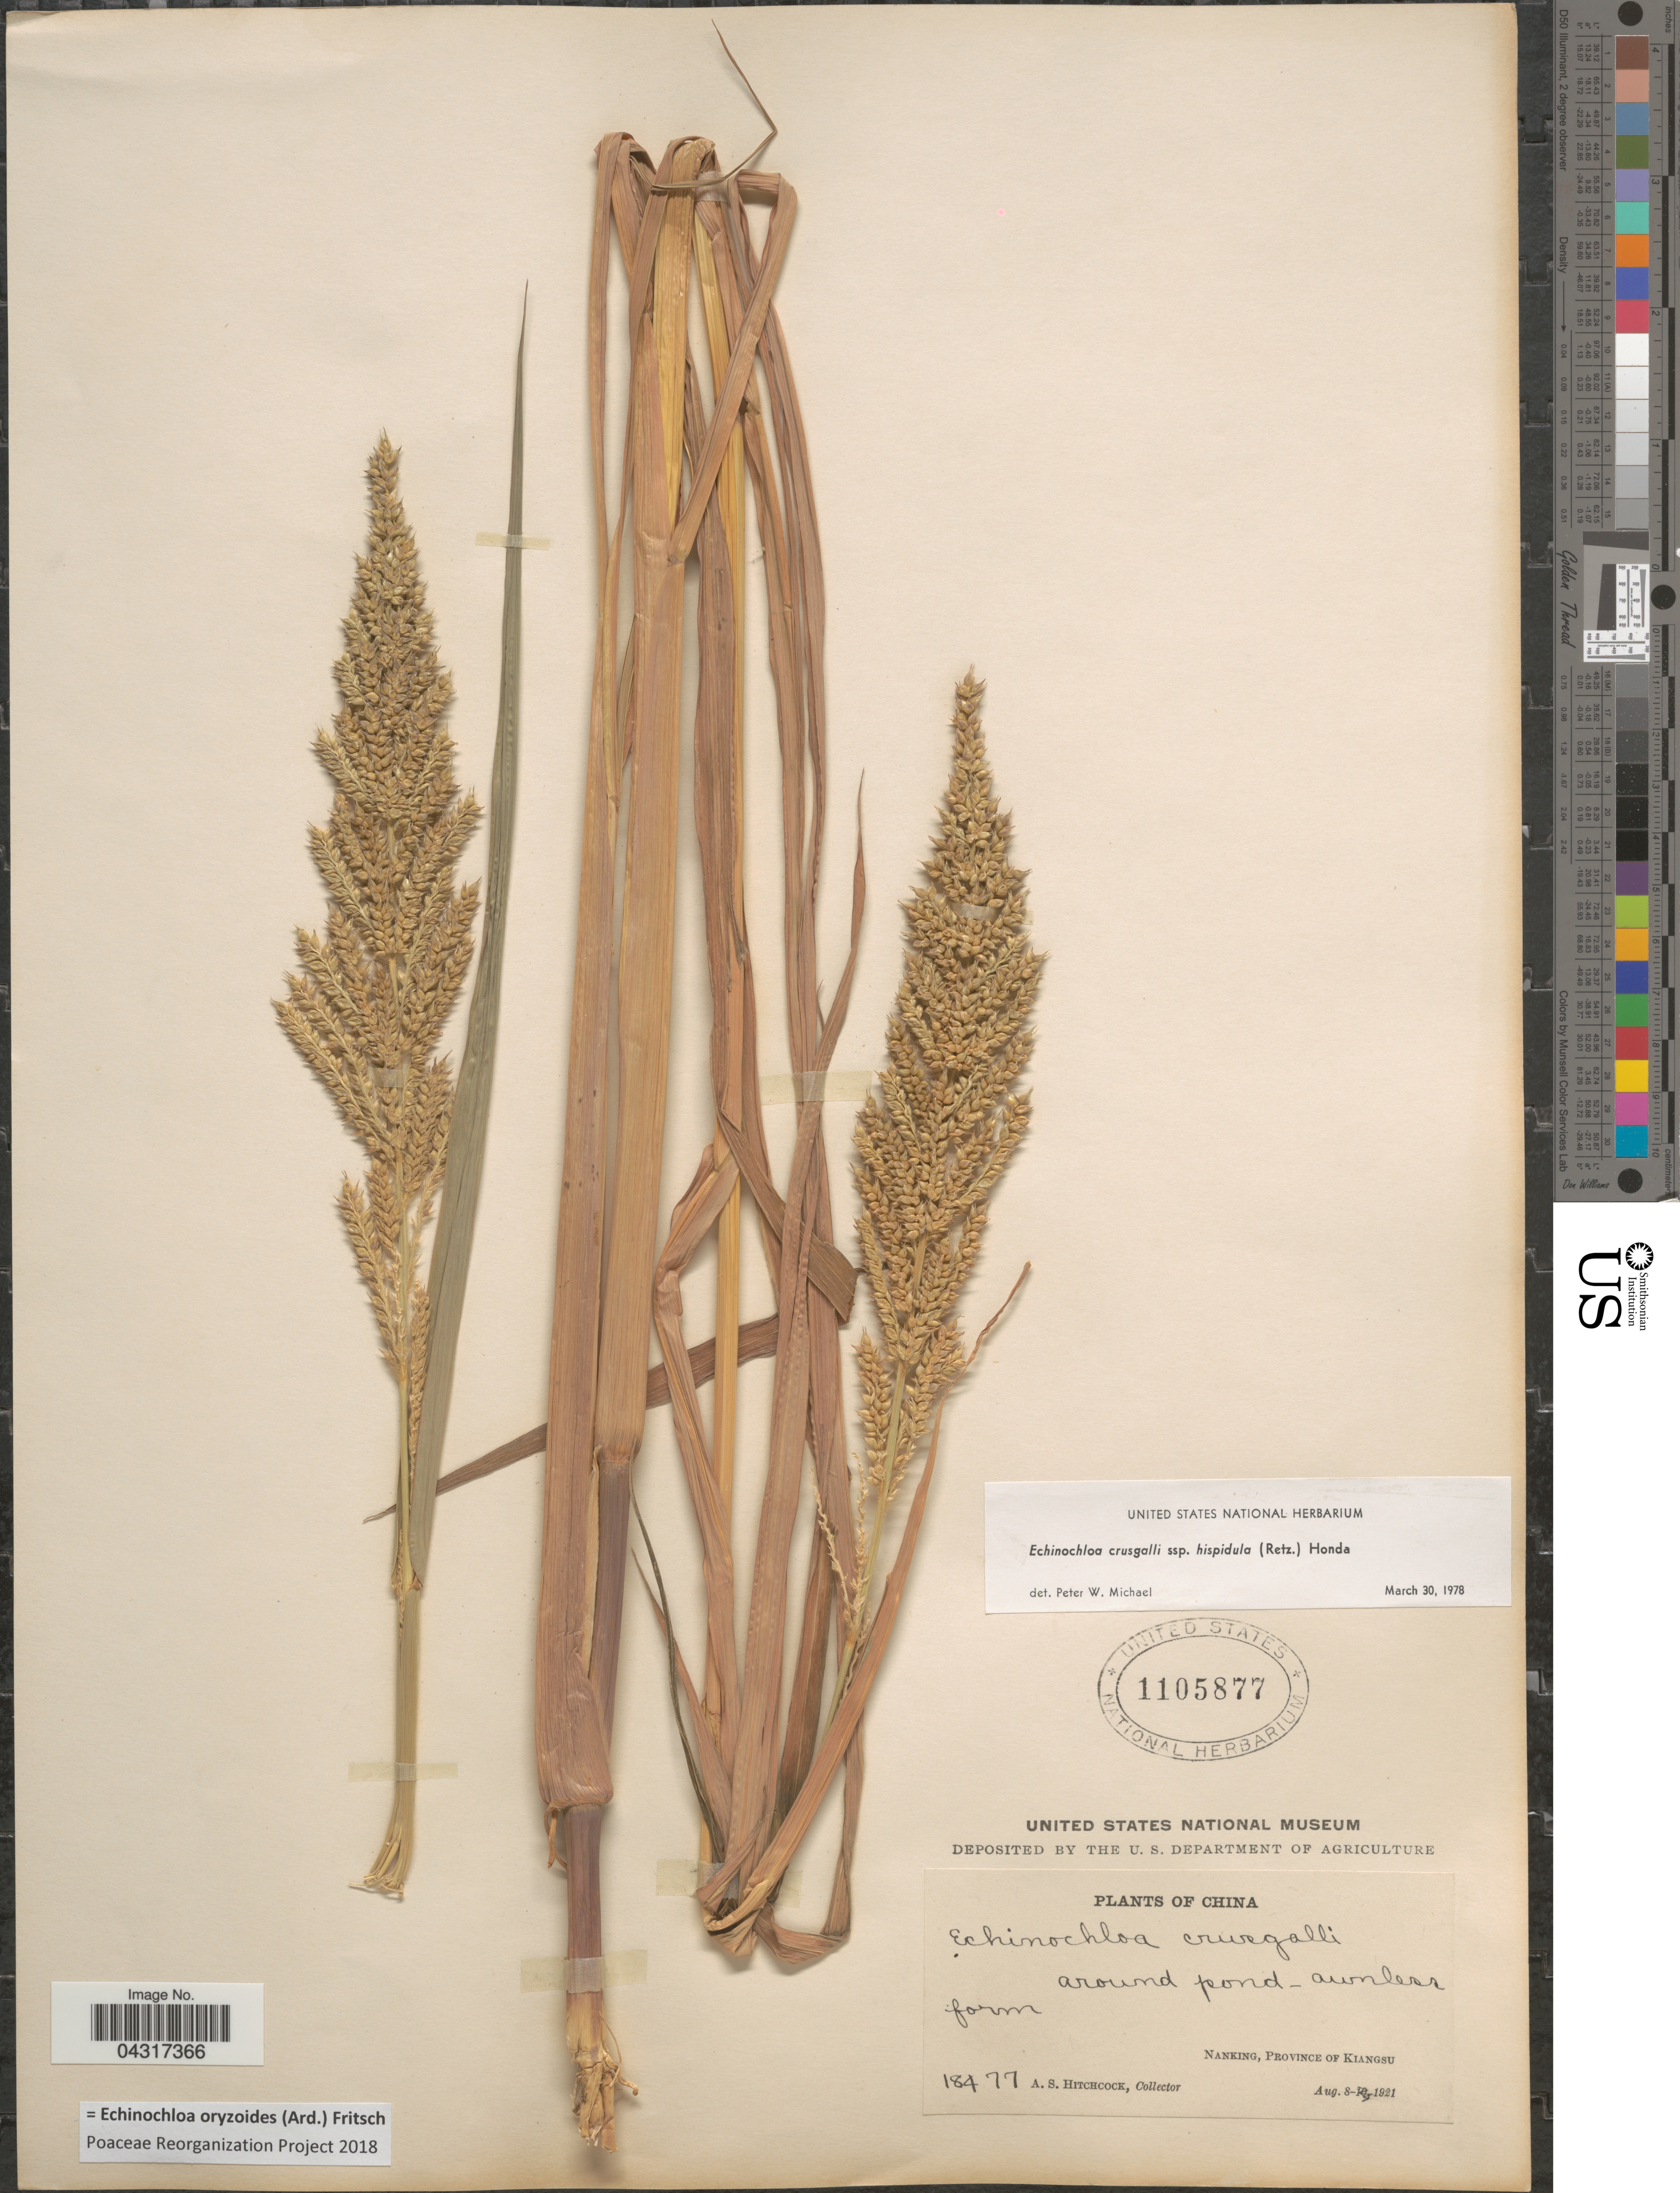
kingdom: Plantae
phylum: Tracheophyta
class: Liliopsida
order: Poales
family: Poaceae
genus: Echinochloa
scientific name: Echinochloa oryzoides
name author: (Ard.) Fritsch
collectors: A. S. Hitchcock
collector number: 18477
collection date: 1921-08-08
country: China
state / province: Jiangsu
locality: Nanking, Province of Kiangsu.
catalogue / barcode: US 1105877